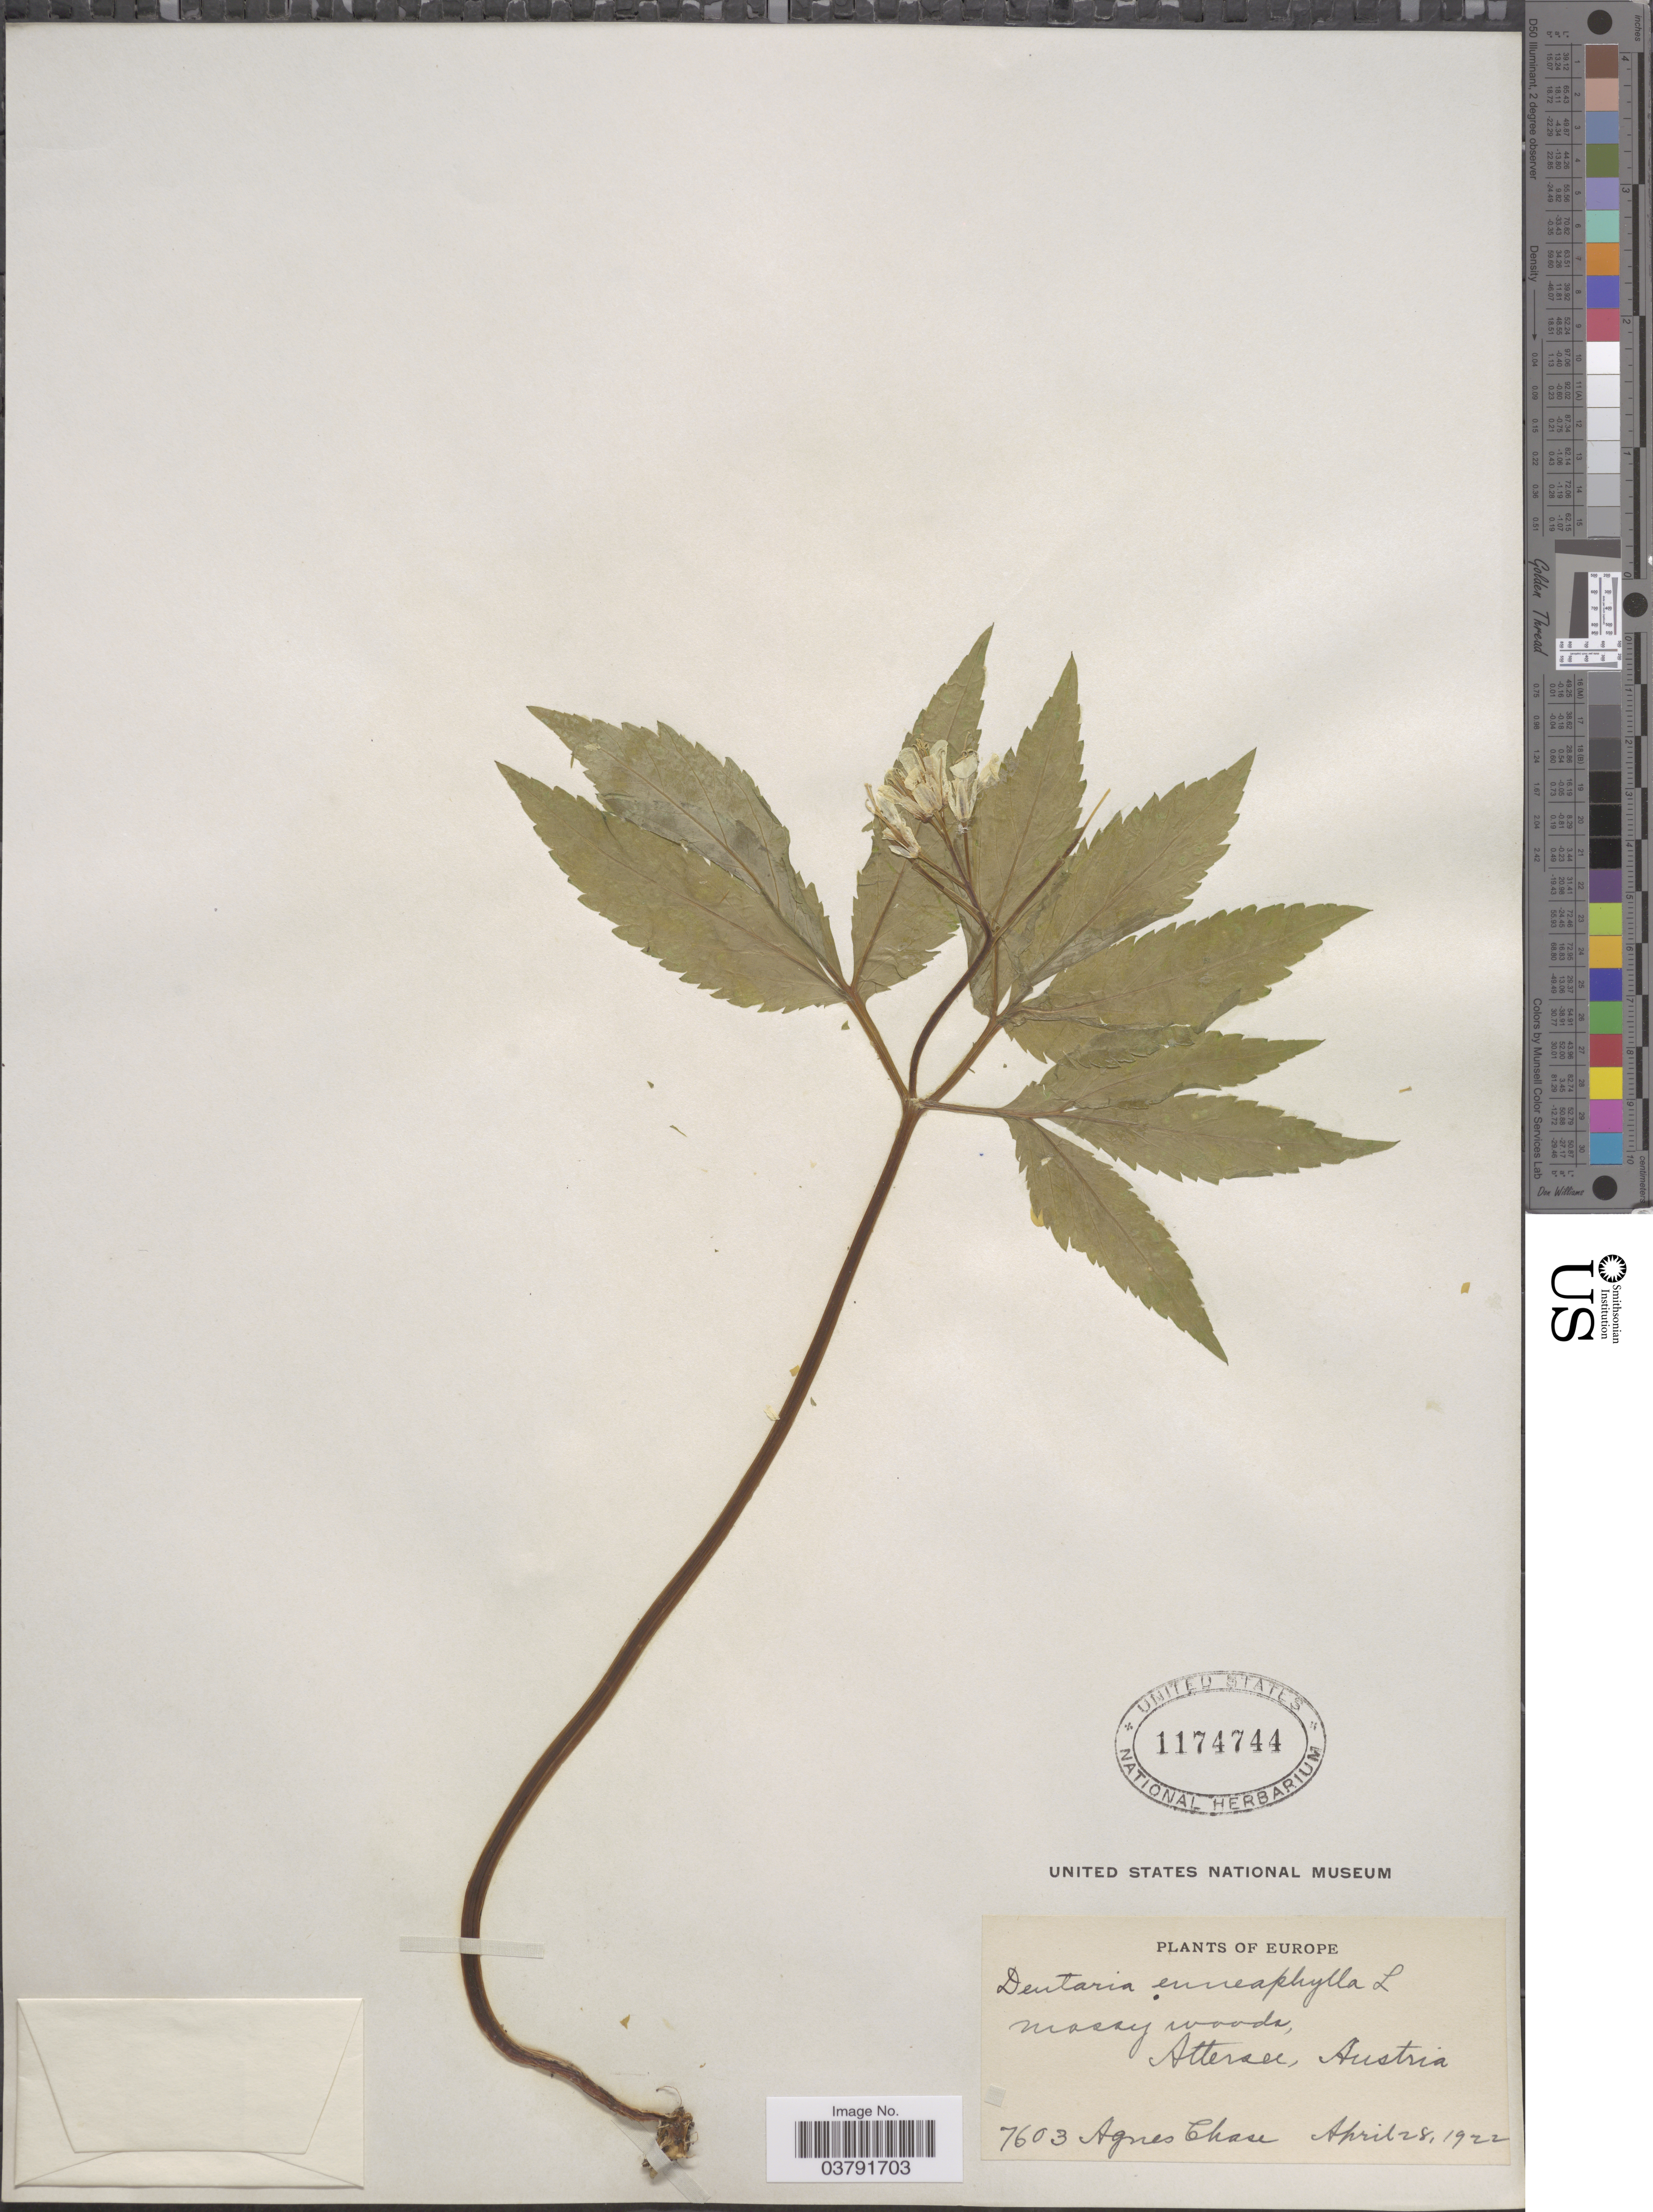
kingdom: Plantae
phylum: Tracheophyta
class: Magnoliopsida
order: Brassicales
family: Brassicaceae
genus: Dentaria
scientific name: Dentaria enneaphyllos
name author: L.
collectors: A. Chase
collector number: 7603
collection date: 1922-04-28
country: Austria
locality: Europe. Attersei, Austria.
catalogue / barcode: US 1174744